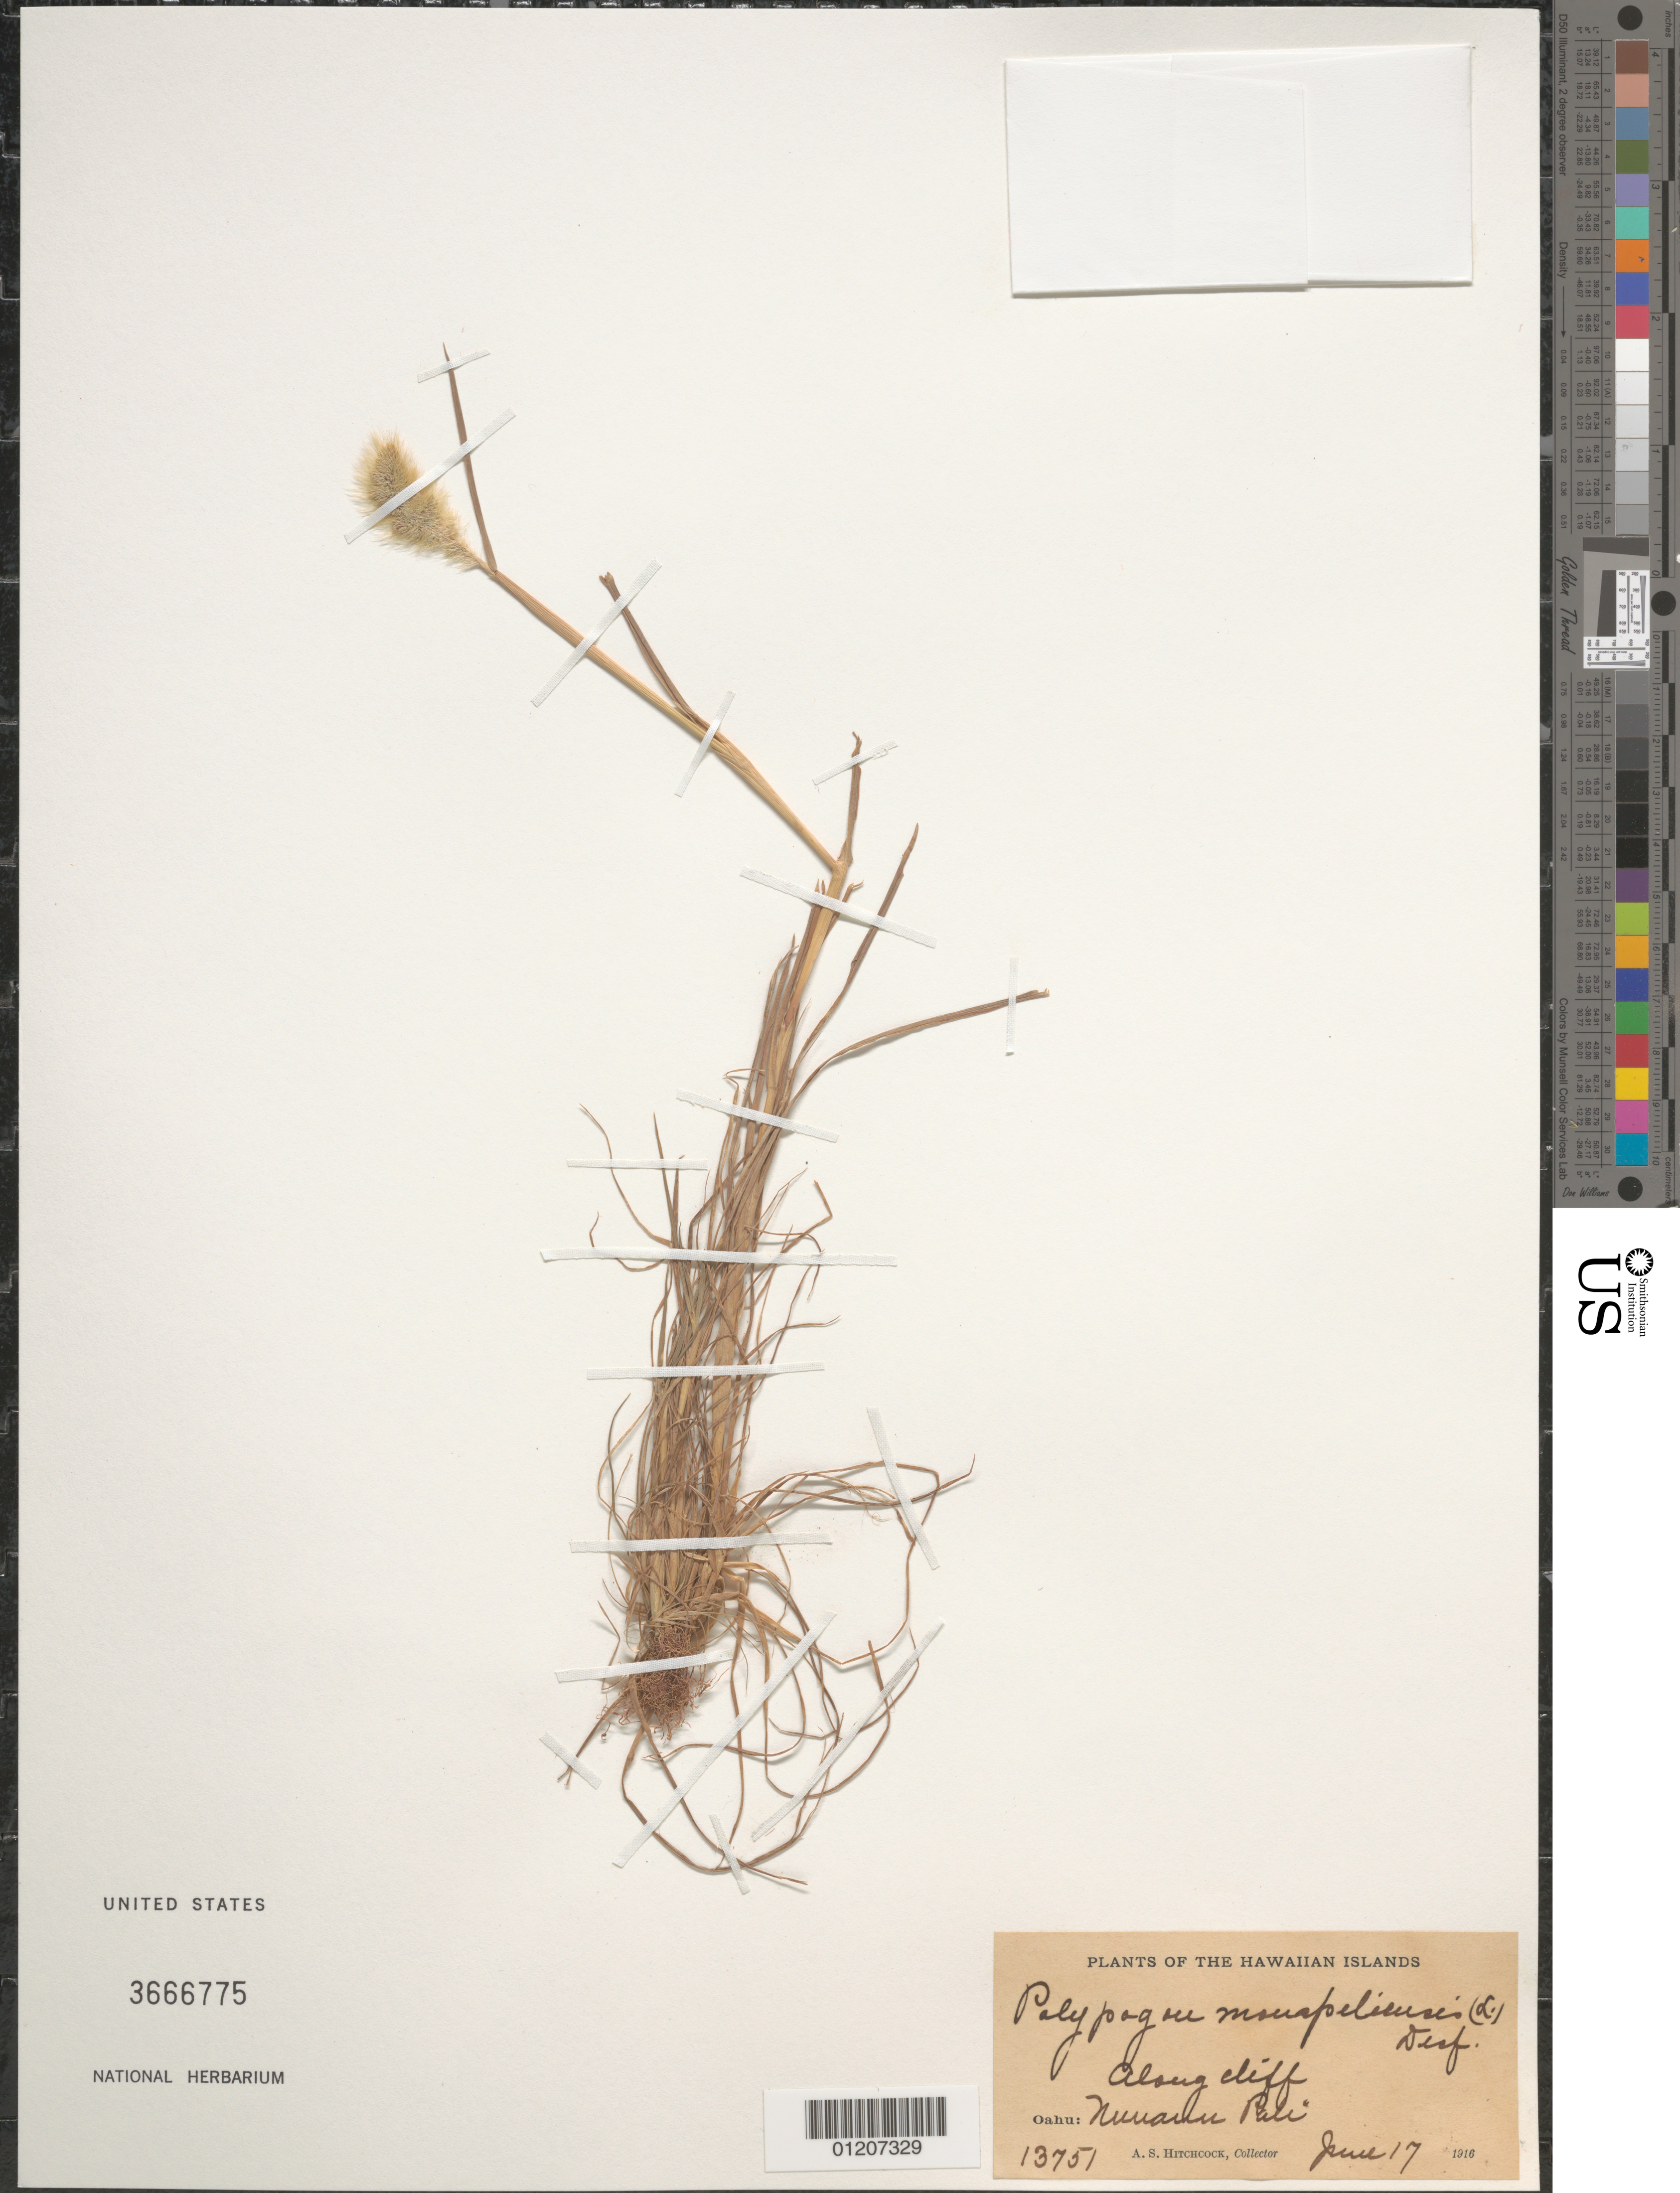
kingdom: Plantae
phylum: Tracheophyta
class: Liliopsida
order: Poales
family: Poaceae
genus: Polypogon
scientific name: Polypogon monspeliensis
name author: (L.) Desf.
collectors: A. S. Hitchcock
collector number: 13751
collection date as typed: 17 Jun 1916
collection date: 1916-06-17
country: United States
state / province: Hawaii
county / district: Honolulu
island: Oahu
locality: Nuuanu Pali, along cliff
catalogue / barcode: US 3666775